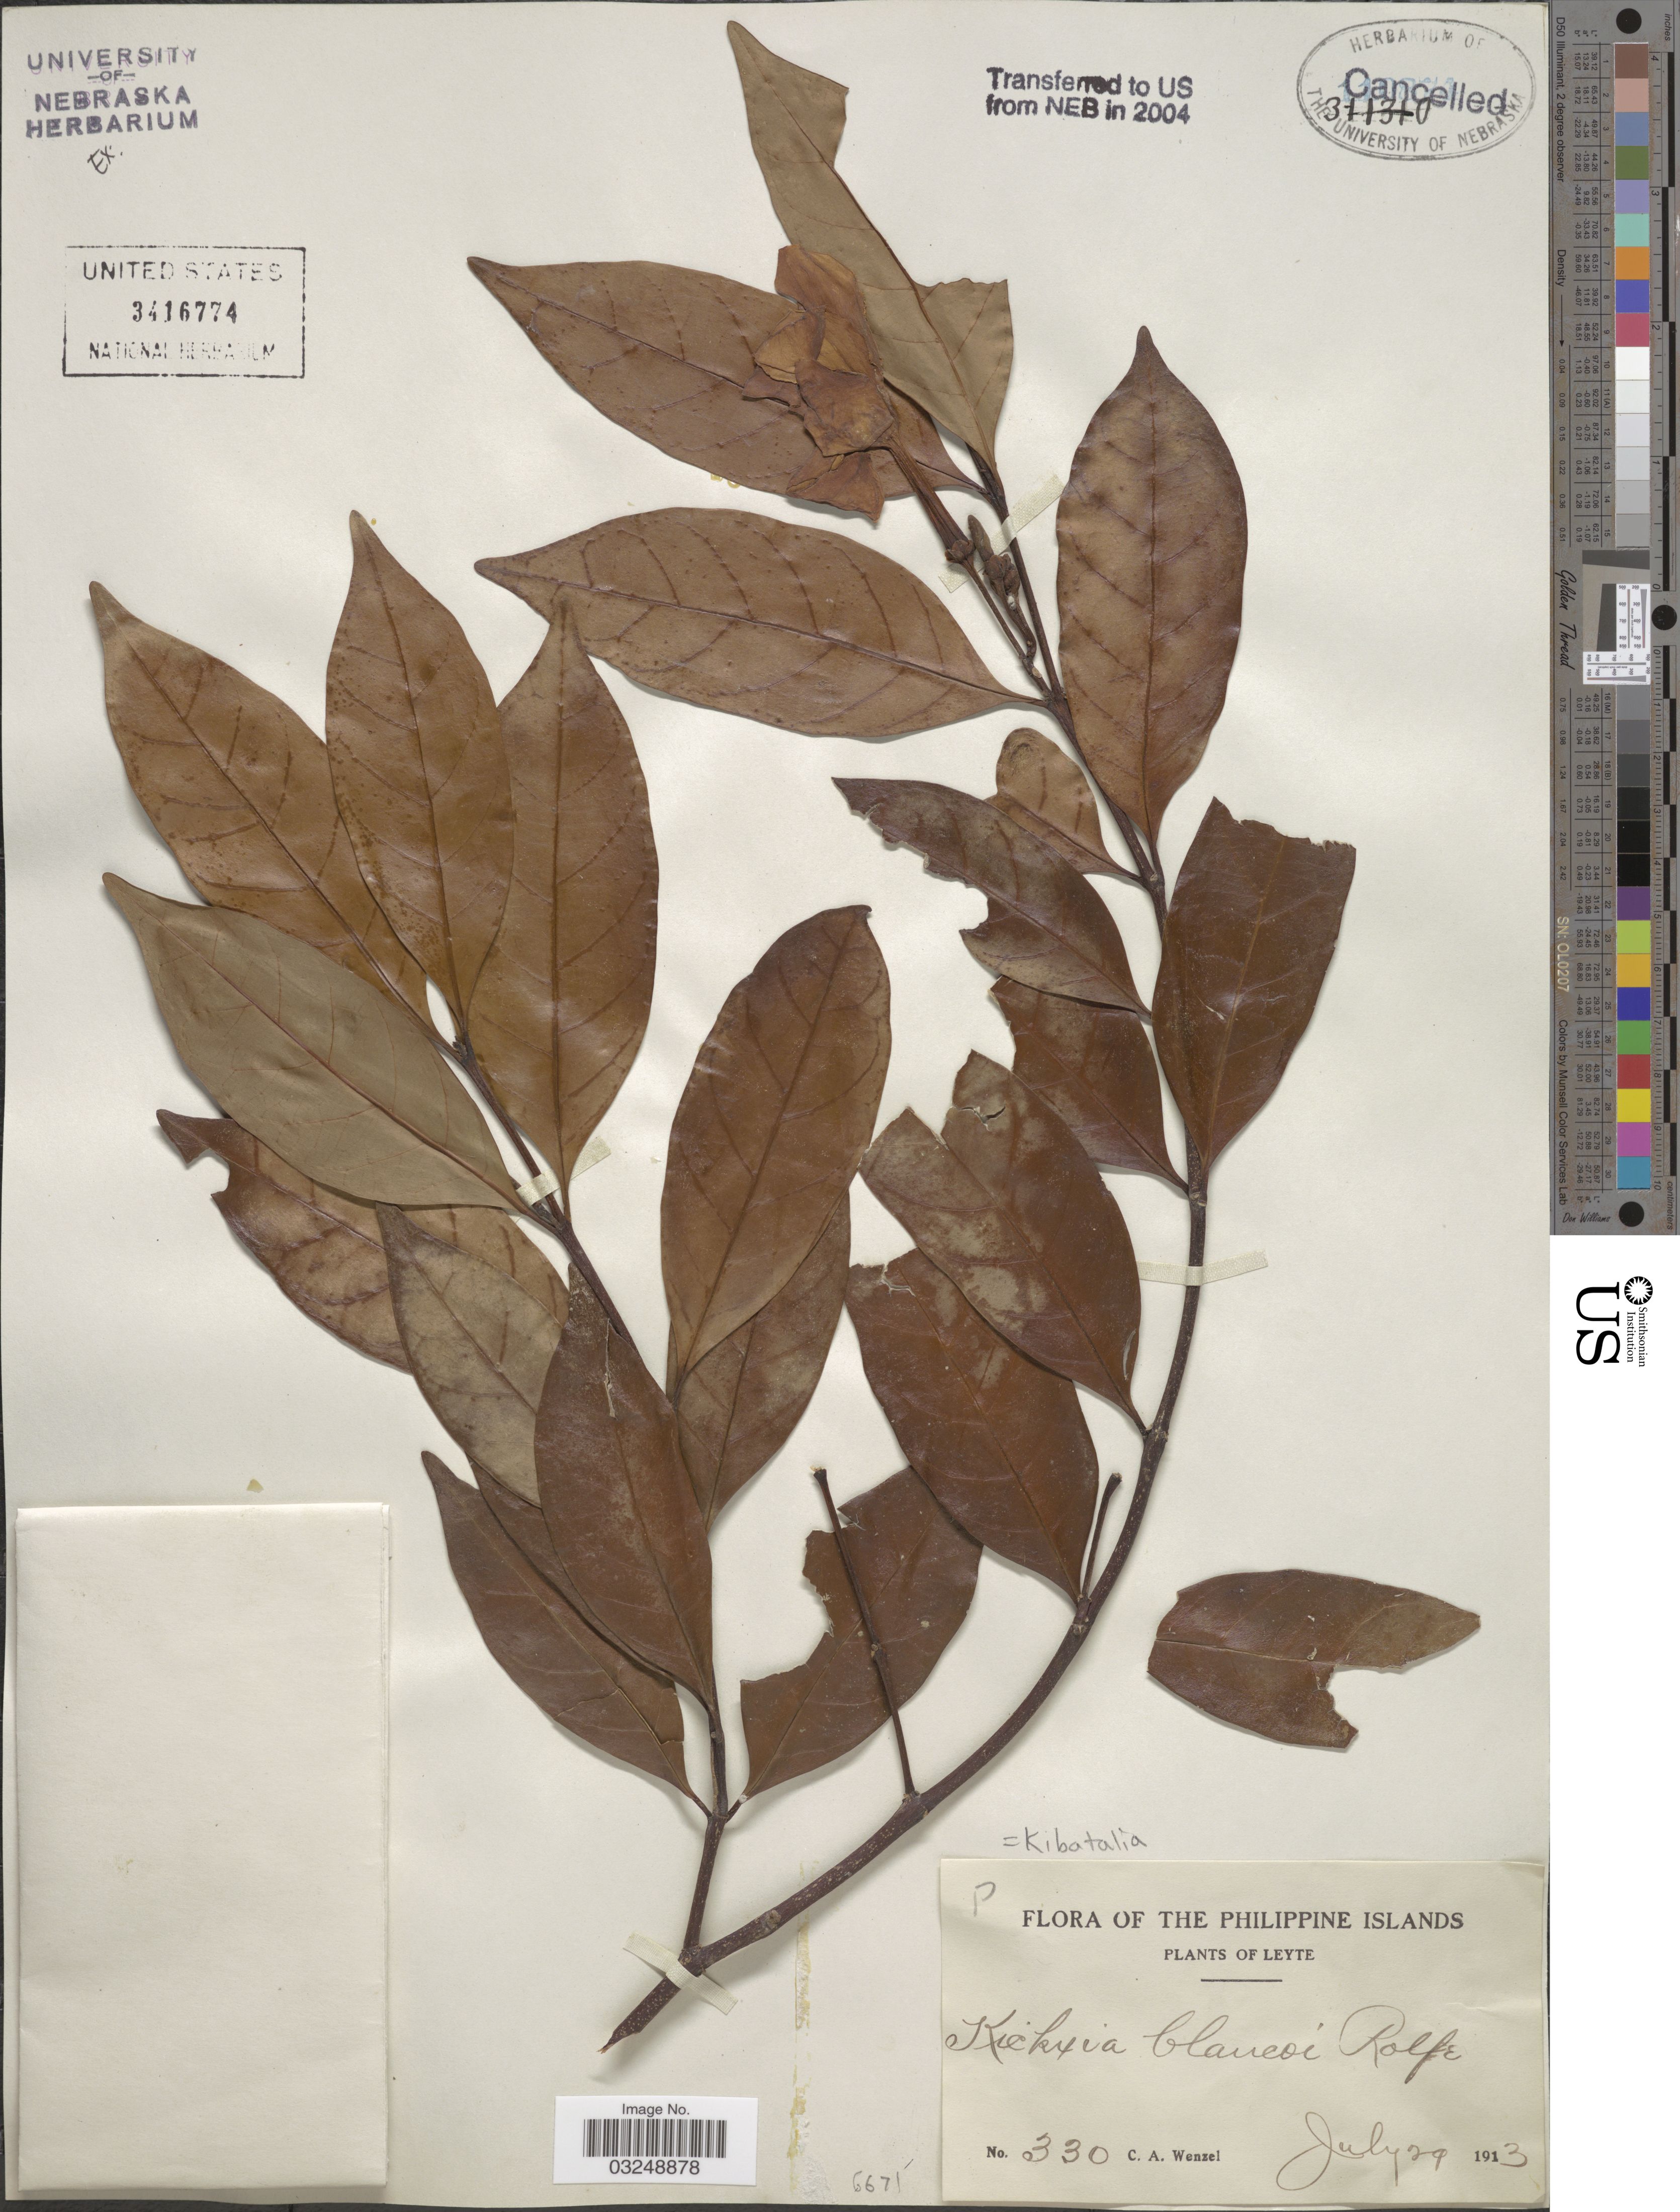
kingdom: Plantae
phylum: Tracheophyta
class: Magnoliopsida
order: Gentianales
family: Apocynaceae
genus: Kibatalia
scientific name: Kibatalia blancoi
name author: (Rolfe ex Stapf) Merr.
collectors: C. Wenzel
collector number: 330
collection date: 1913-07-29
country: Philippines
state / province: Eastern Visayas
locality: Philippine Islands. Leyte.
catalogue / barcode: US 3416774